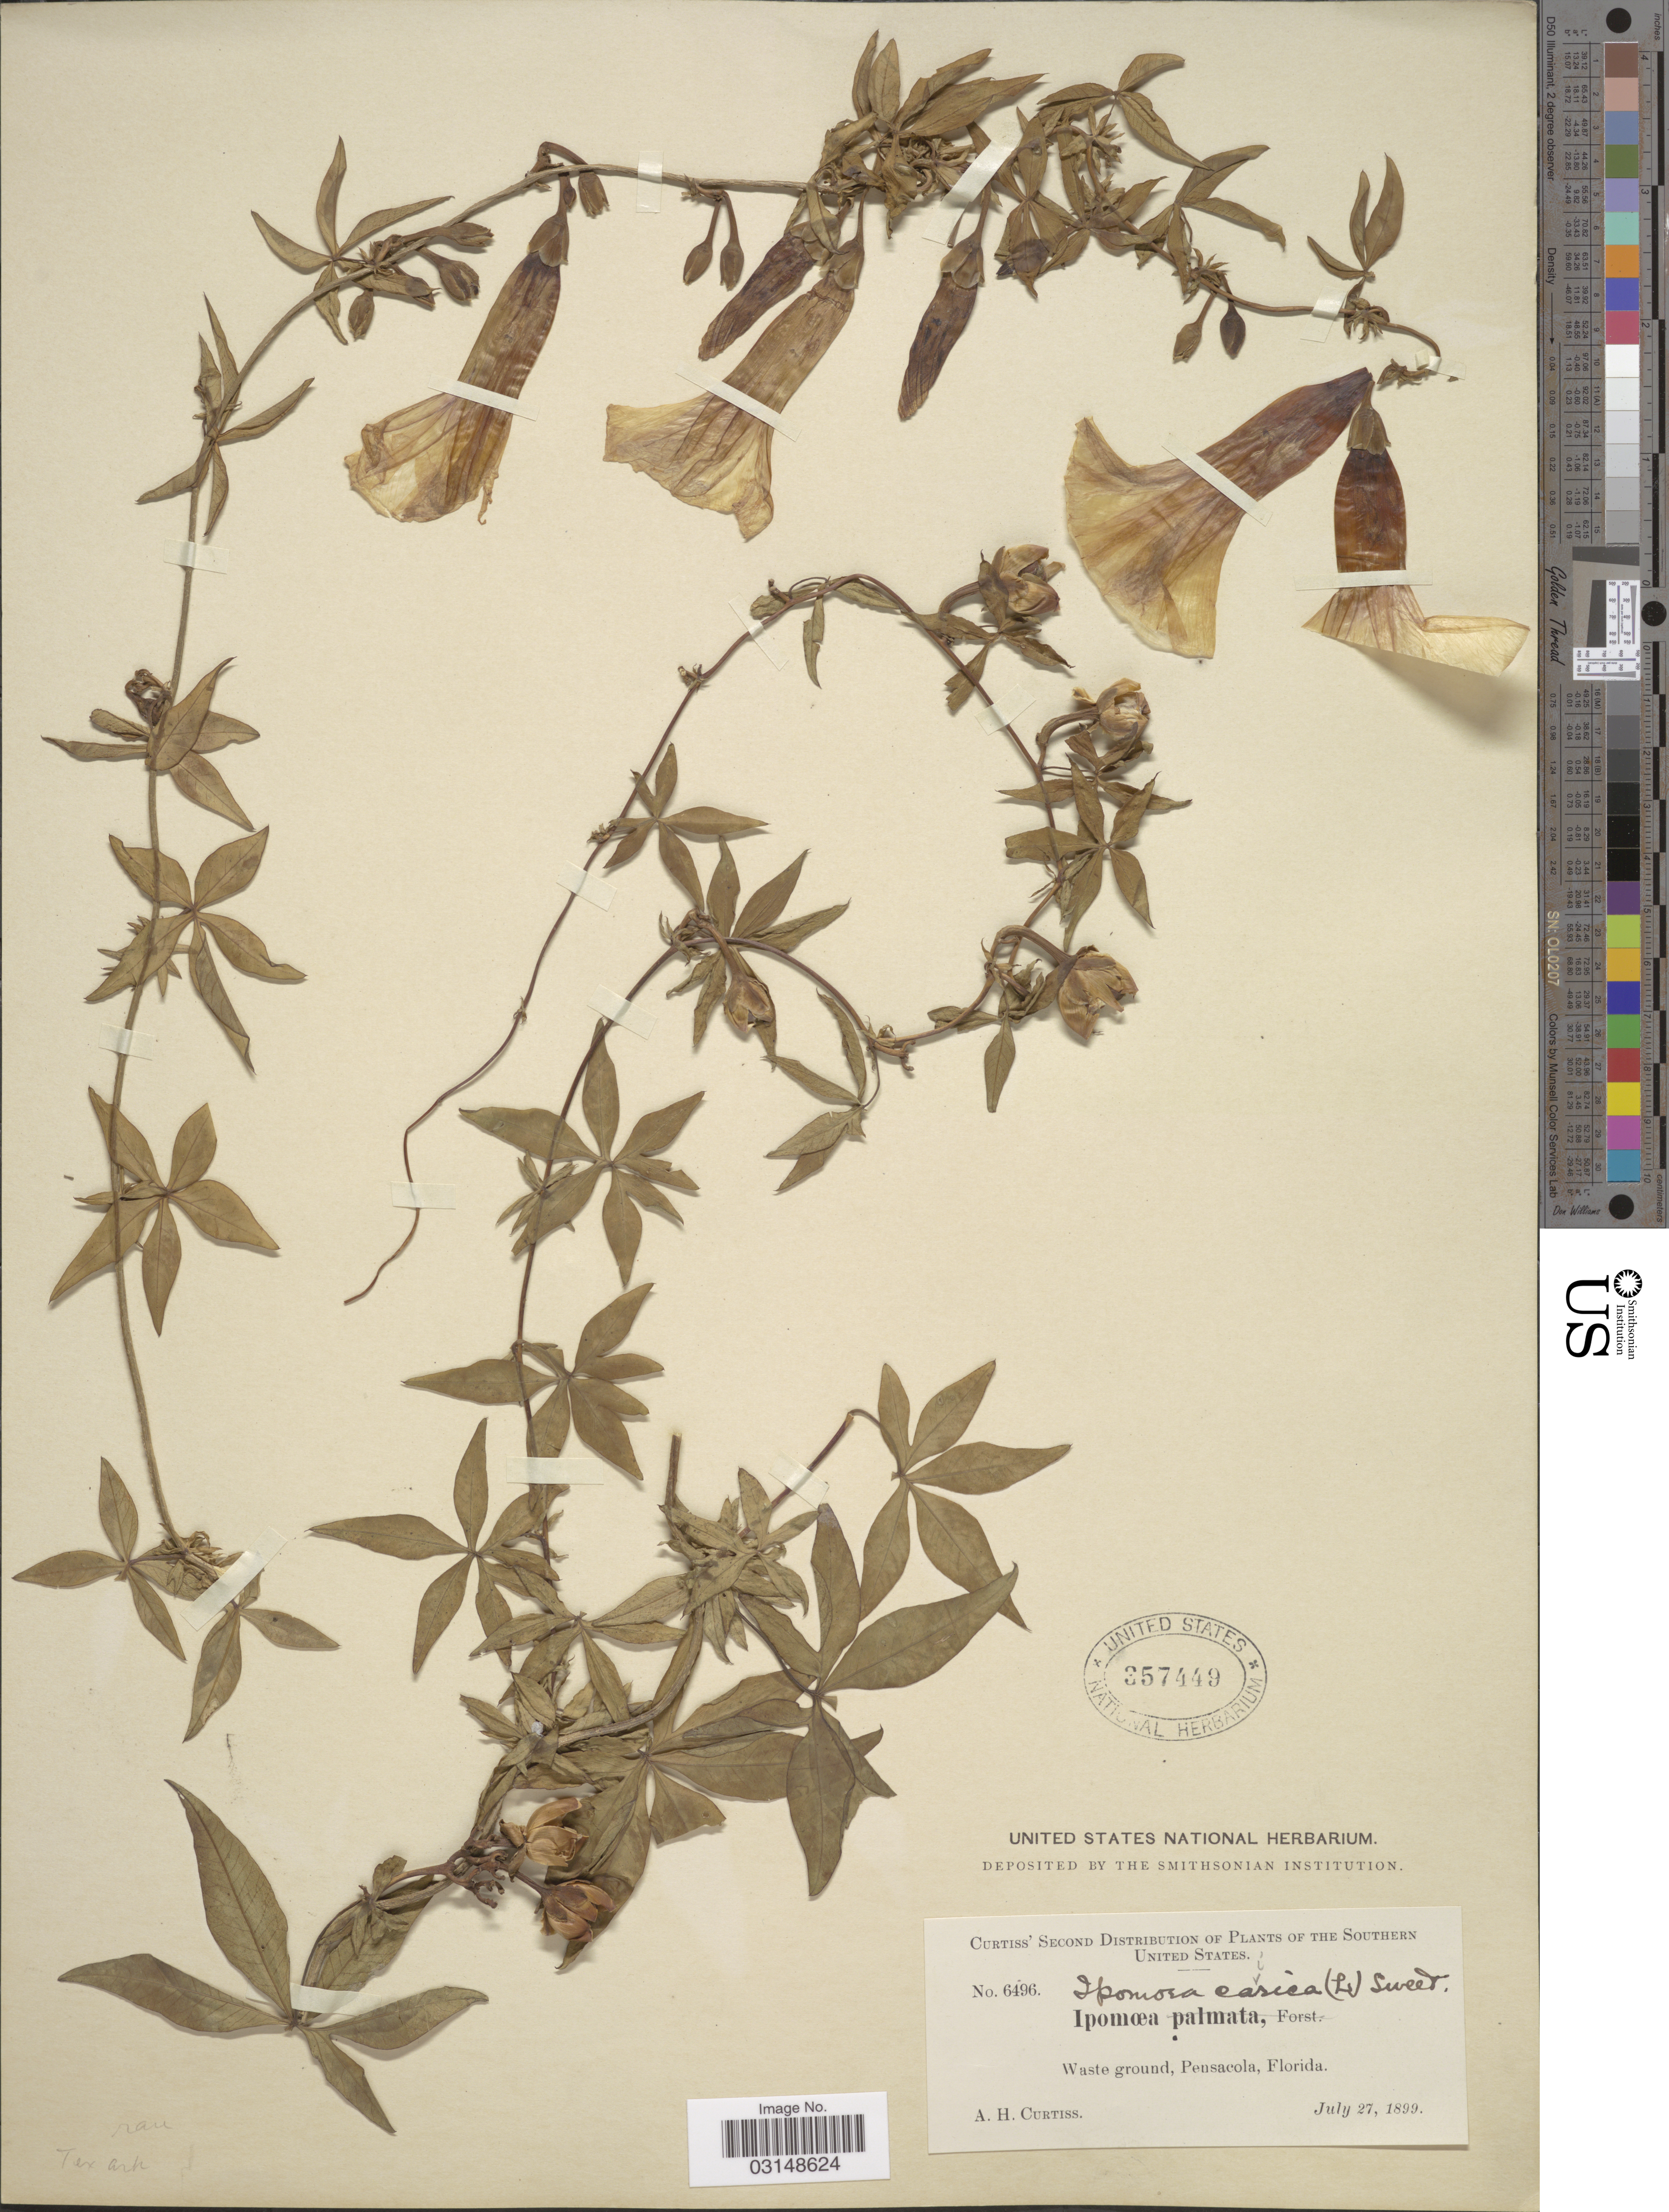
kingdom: Plantae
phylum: Tracheophyta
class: Magnoliopsida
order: Solanales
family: Convolvulaceae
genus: Ipomoea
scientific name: Ipomoea cairica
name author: (L.) Sweet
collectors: A. Curtis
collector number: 6496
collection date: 1899-07-27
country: United States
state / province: Florida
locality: The Southern United States, Waste ground, Pensacola, Florida.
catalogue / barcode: US 357449